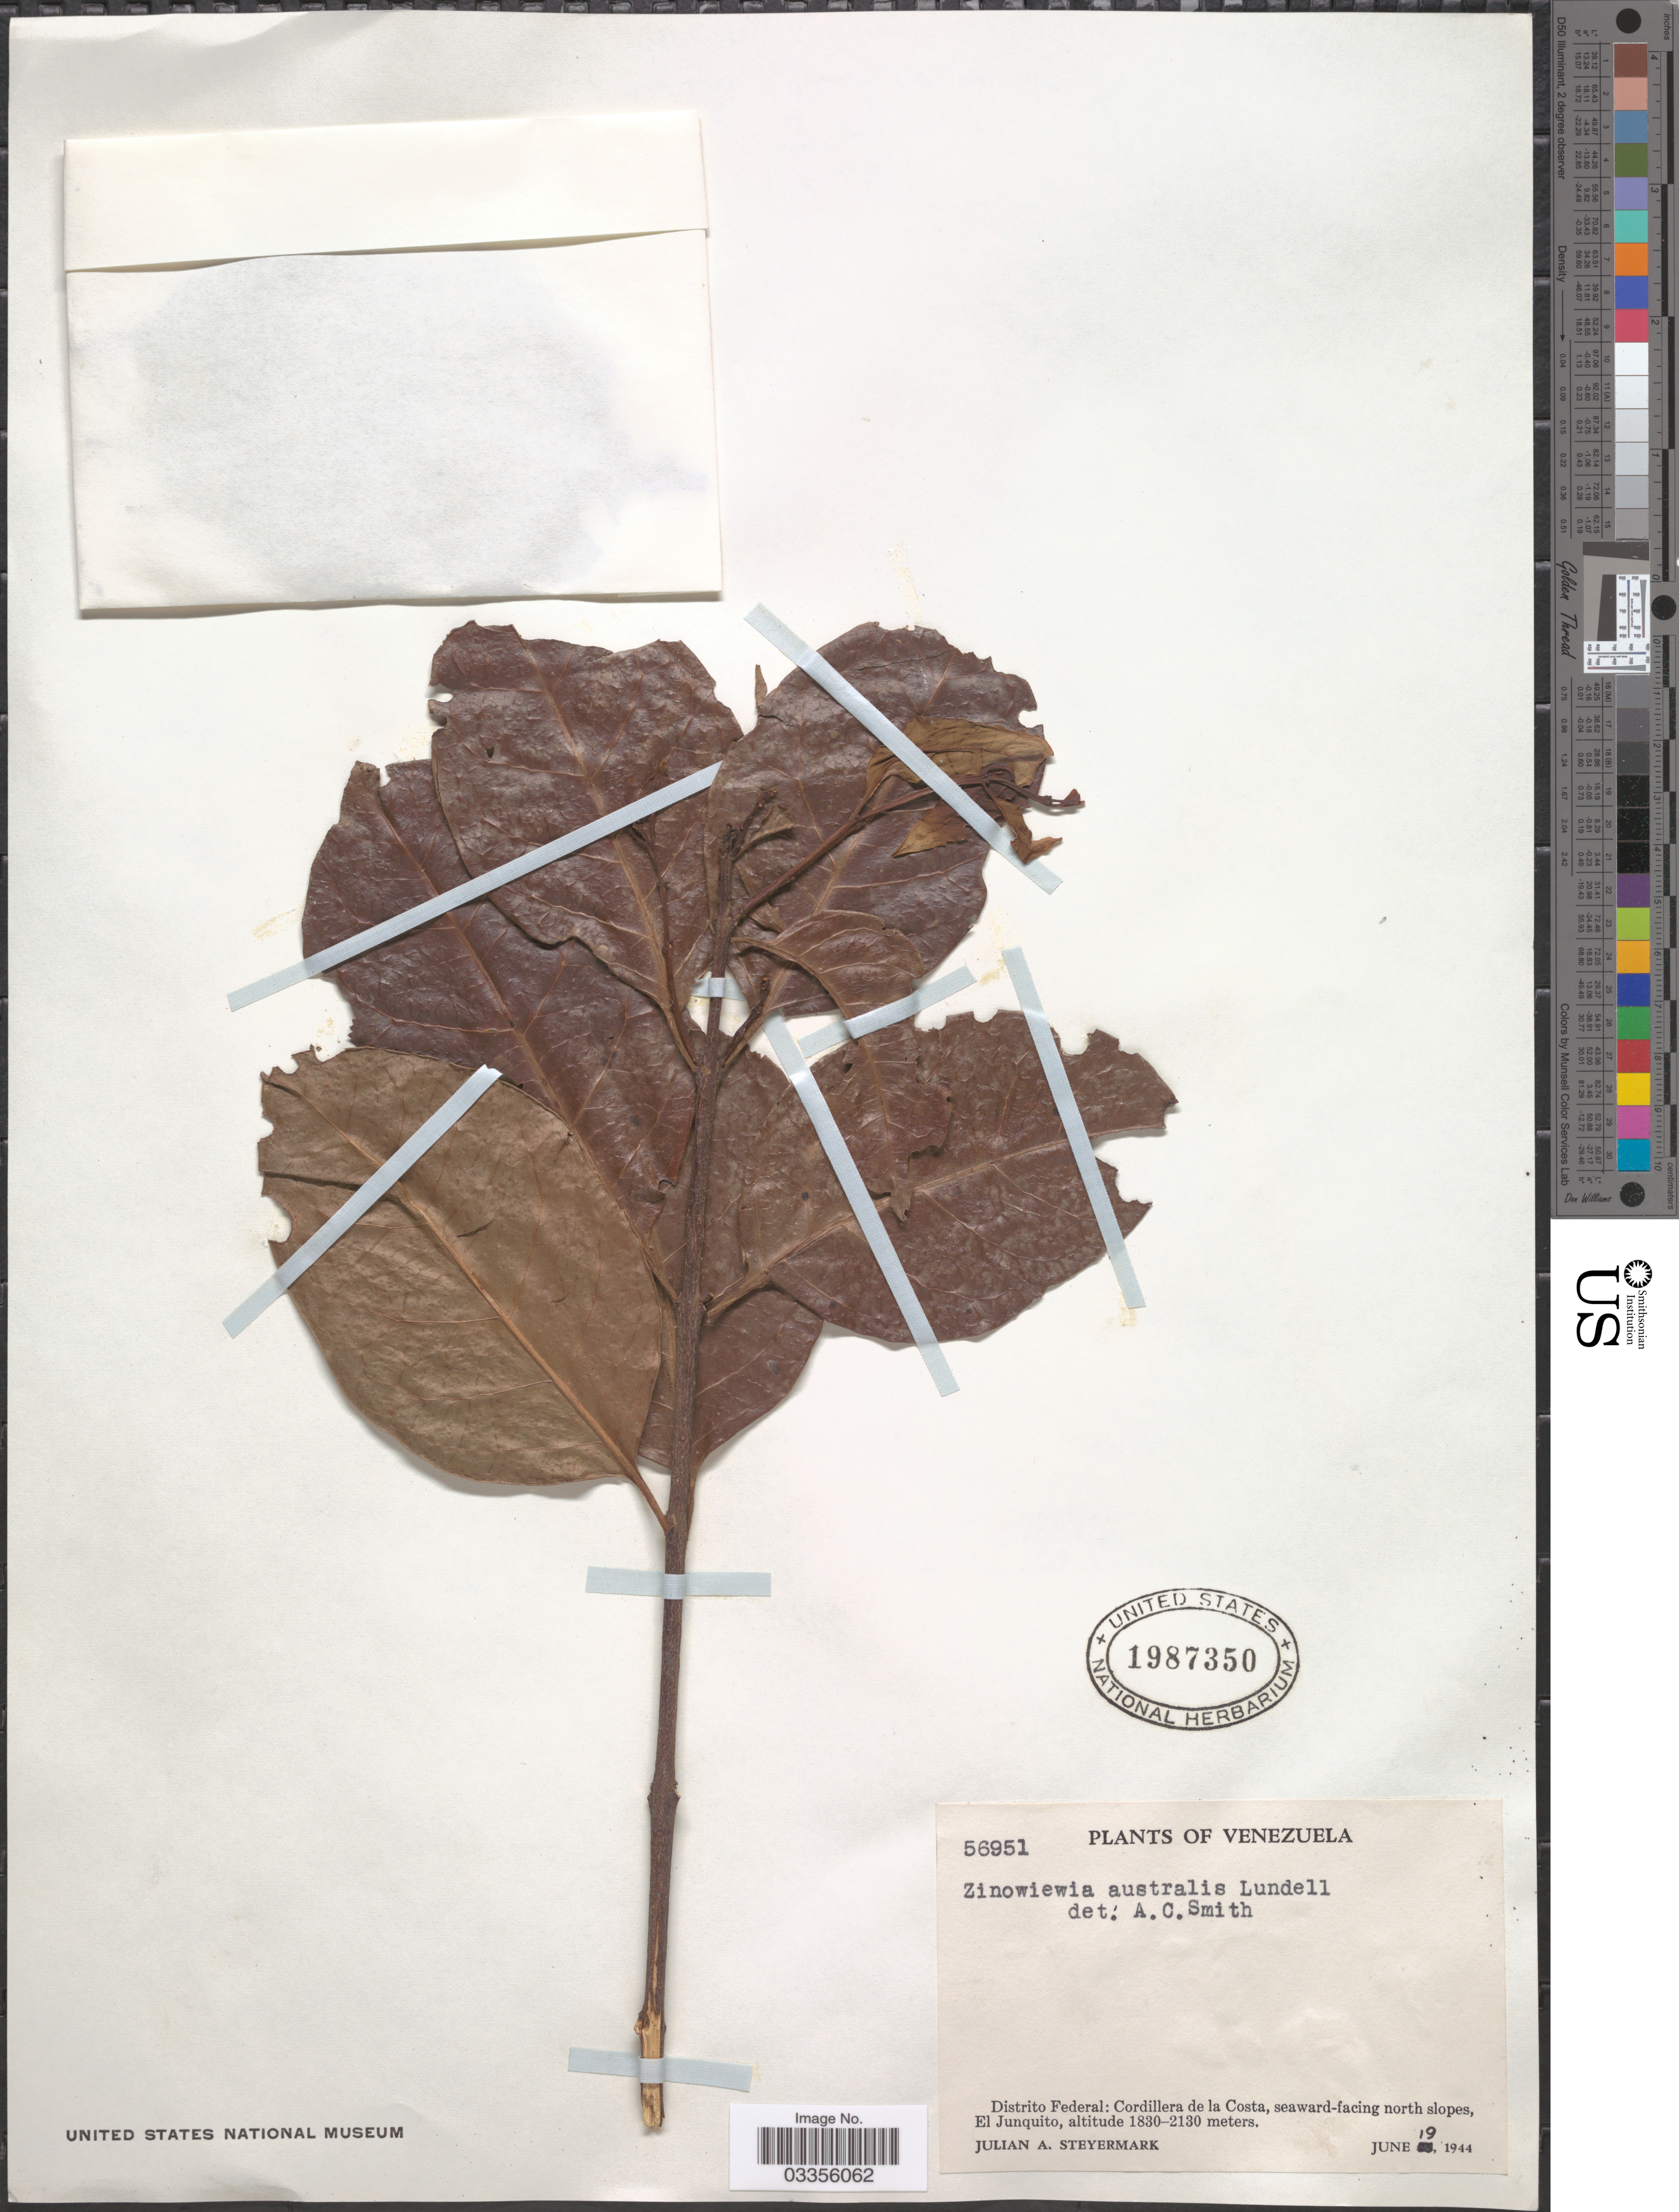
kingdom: Plantae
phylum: Tracheophyta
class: Magnoliopsida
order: Celastrales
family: Celastraceae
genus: Zinowiewia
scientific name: Zinowiewia australis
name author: Lundell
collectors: J. Steyermark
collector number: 56951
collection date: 1944-06-19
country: Venezuela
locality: Distrito Federal: Cordillera de la Costa, seaward-facing north slopes, El Junquito.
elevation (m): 1830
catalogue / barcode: US 1987350